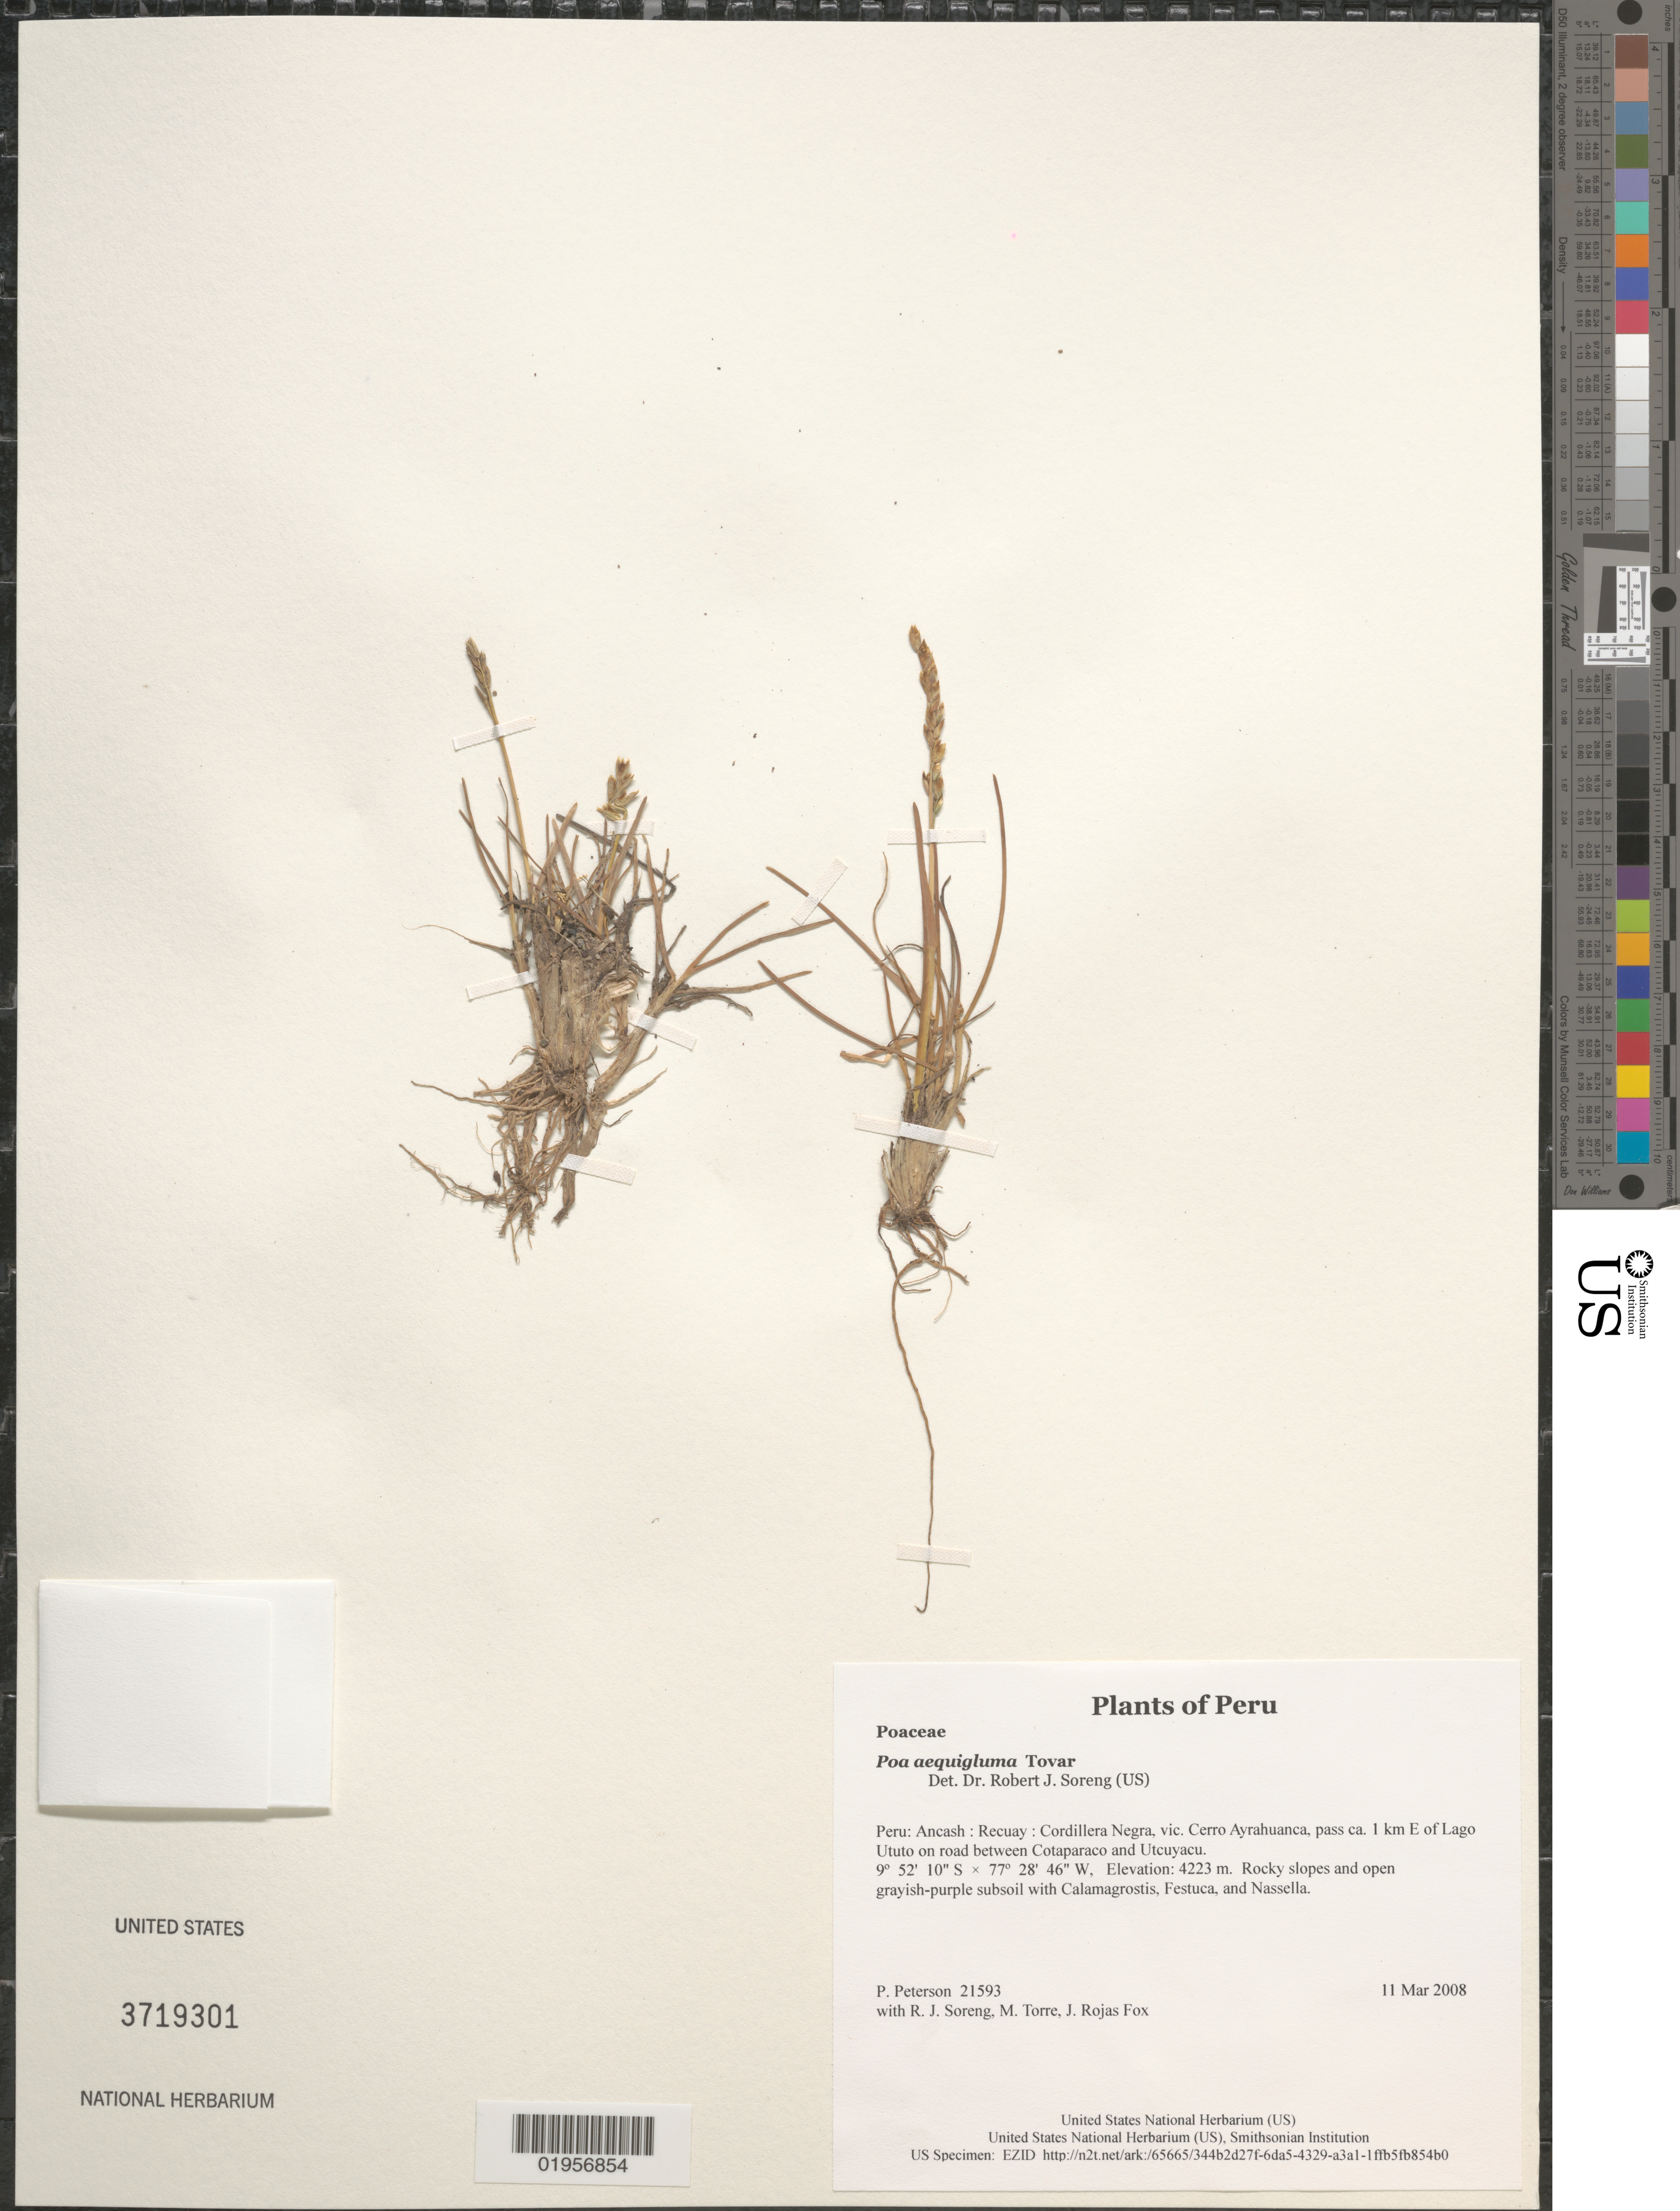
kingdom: Plantae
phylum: Tracheophyta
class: Liliopsida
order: Poales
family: Poaceae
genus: Poa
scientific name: Poa aequigluma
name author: Tovar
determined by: Soreng, Robert J., Research Associate (BOT), Smithsonian Institution - National Museum of Natural History (UNITED STATES)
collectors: P. M. Peterson, R. J. Soreng, M. Torre & J. Rojas Fox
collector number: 21593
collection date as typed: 11 Mar 2008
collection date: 2008-03-11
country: Peru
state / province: Ancash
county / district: Recuay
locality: Cordillera Negra, vic. Cerro Ayrahuanca, pass ca. 1 km E of Lago Ututo on road between Cotaparaco and Utcuyacu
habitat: Rocky slopes and open grayish-purple subsoil with Calamagrostis, Festuca, and Nassella.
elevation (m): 4223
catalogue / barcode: US 3719301